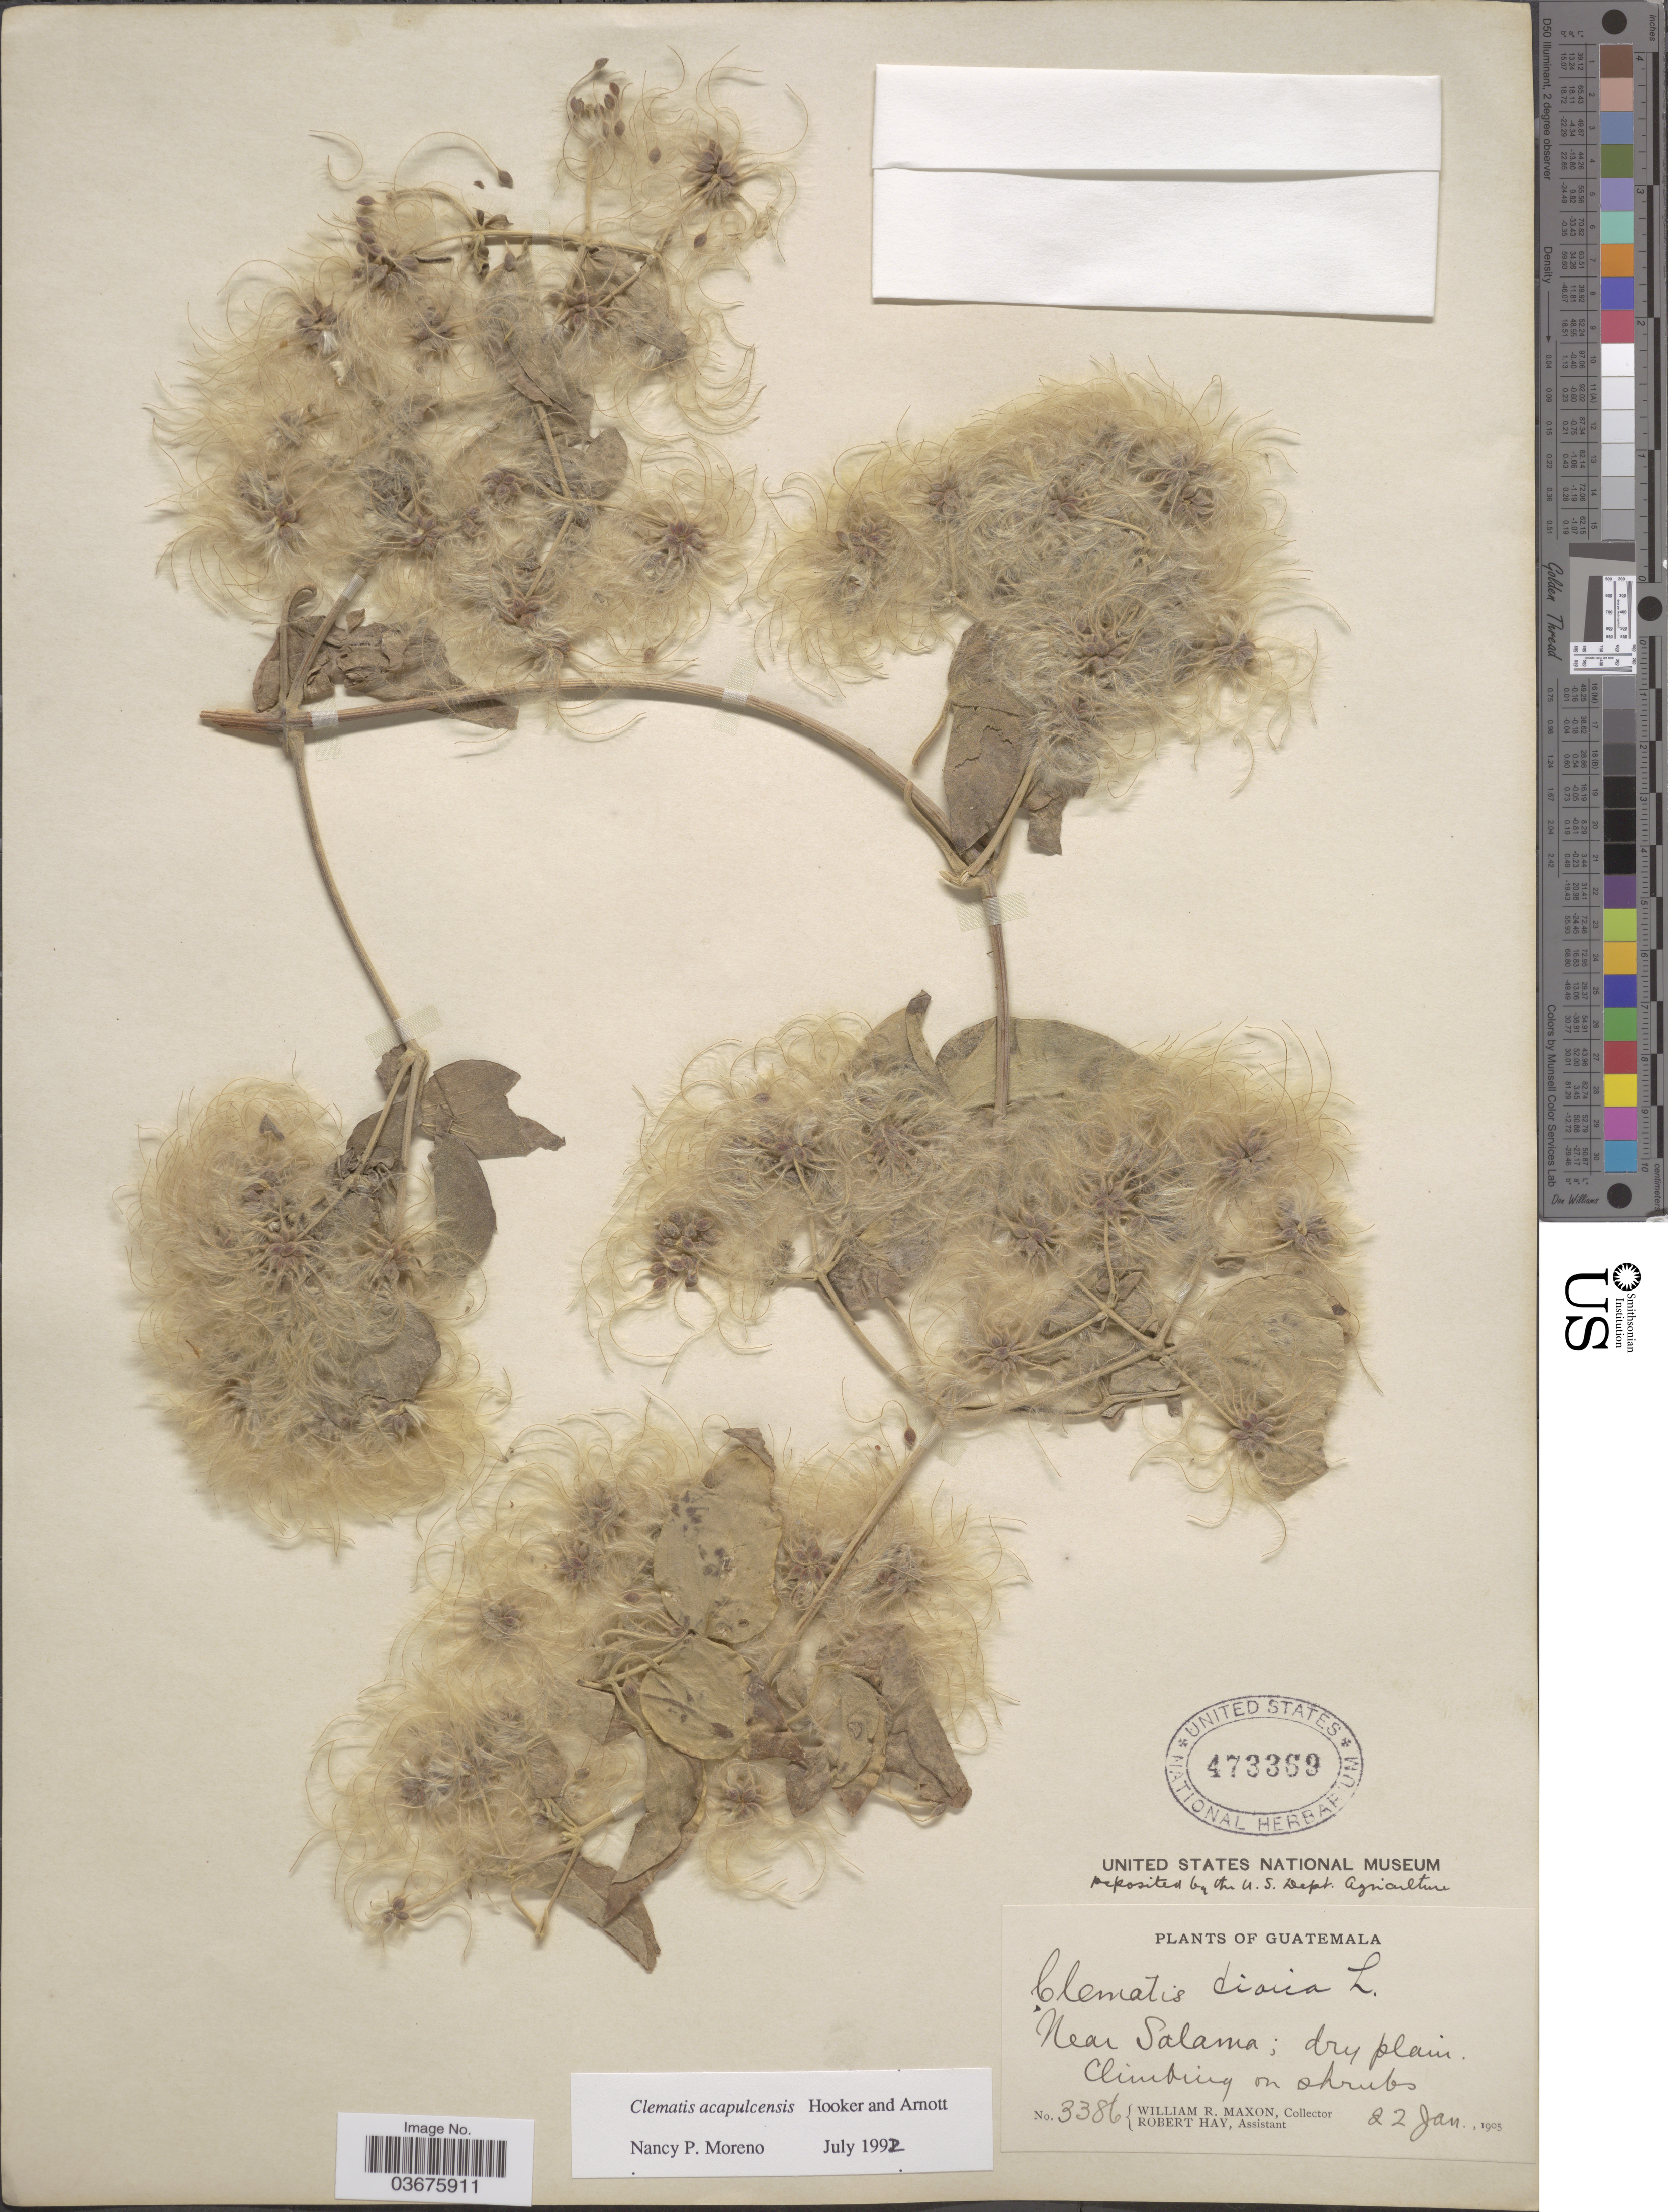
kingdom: Plantae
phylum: Tracheophyta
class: Magnoliopsida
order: Ranunculales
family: Ranunculaceae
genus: Clematis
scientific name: Clematis acapulcensis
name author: Hook. & Arn.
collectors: W. R. Maxon & R. Hay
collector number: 3386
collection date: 1905-01-22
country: Guatemala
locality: Near Salama.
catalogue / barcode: US 473369